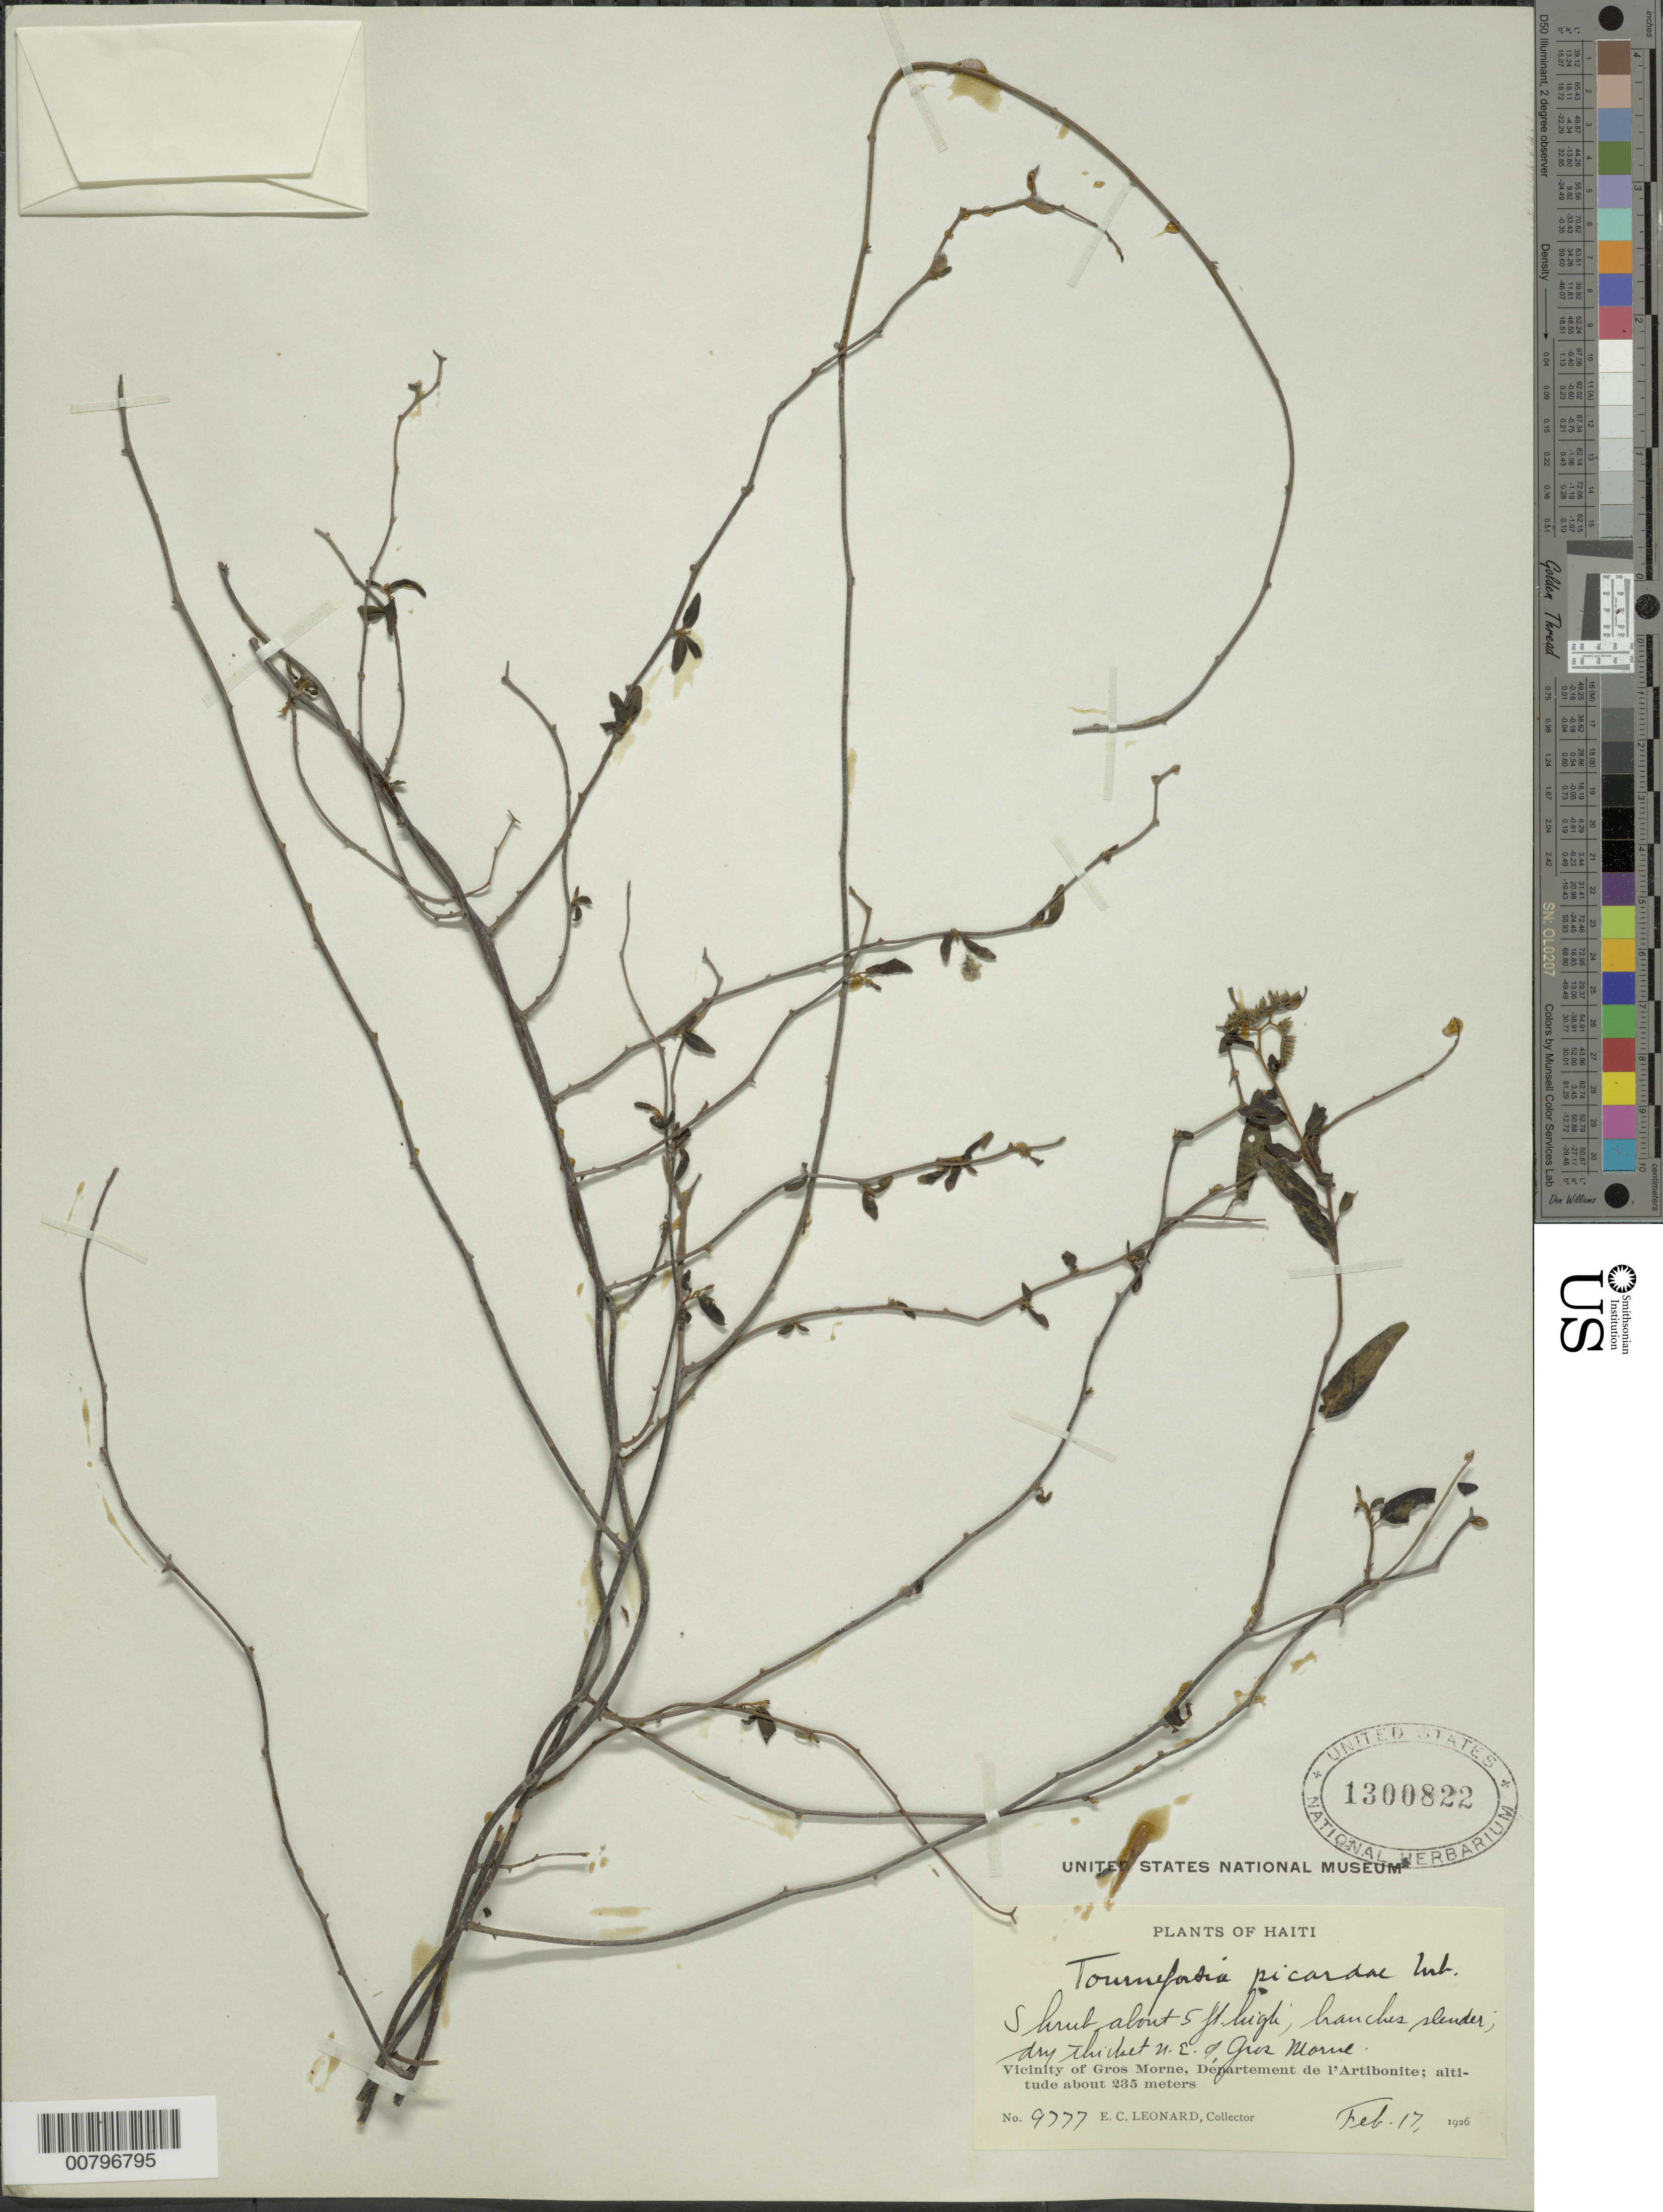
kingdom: Plantae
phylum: Tracheophyta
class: Magnoliopsida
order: Boraginales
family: Heliotropiaceae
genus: Tournefortia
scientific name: Tournefortia picardae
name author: Urb.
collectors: E. C. Leonard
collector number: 9777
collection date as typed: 17 Feb 1926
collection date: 1926-02-17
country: Haiti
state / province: Artibonite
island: Hispaniola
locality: Vicinity of Gros Morne, N.E. of Gros Morne.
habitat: Dry thicket.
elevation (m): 235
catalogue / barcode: US 1300822